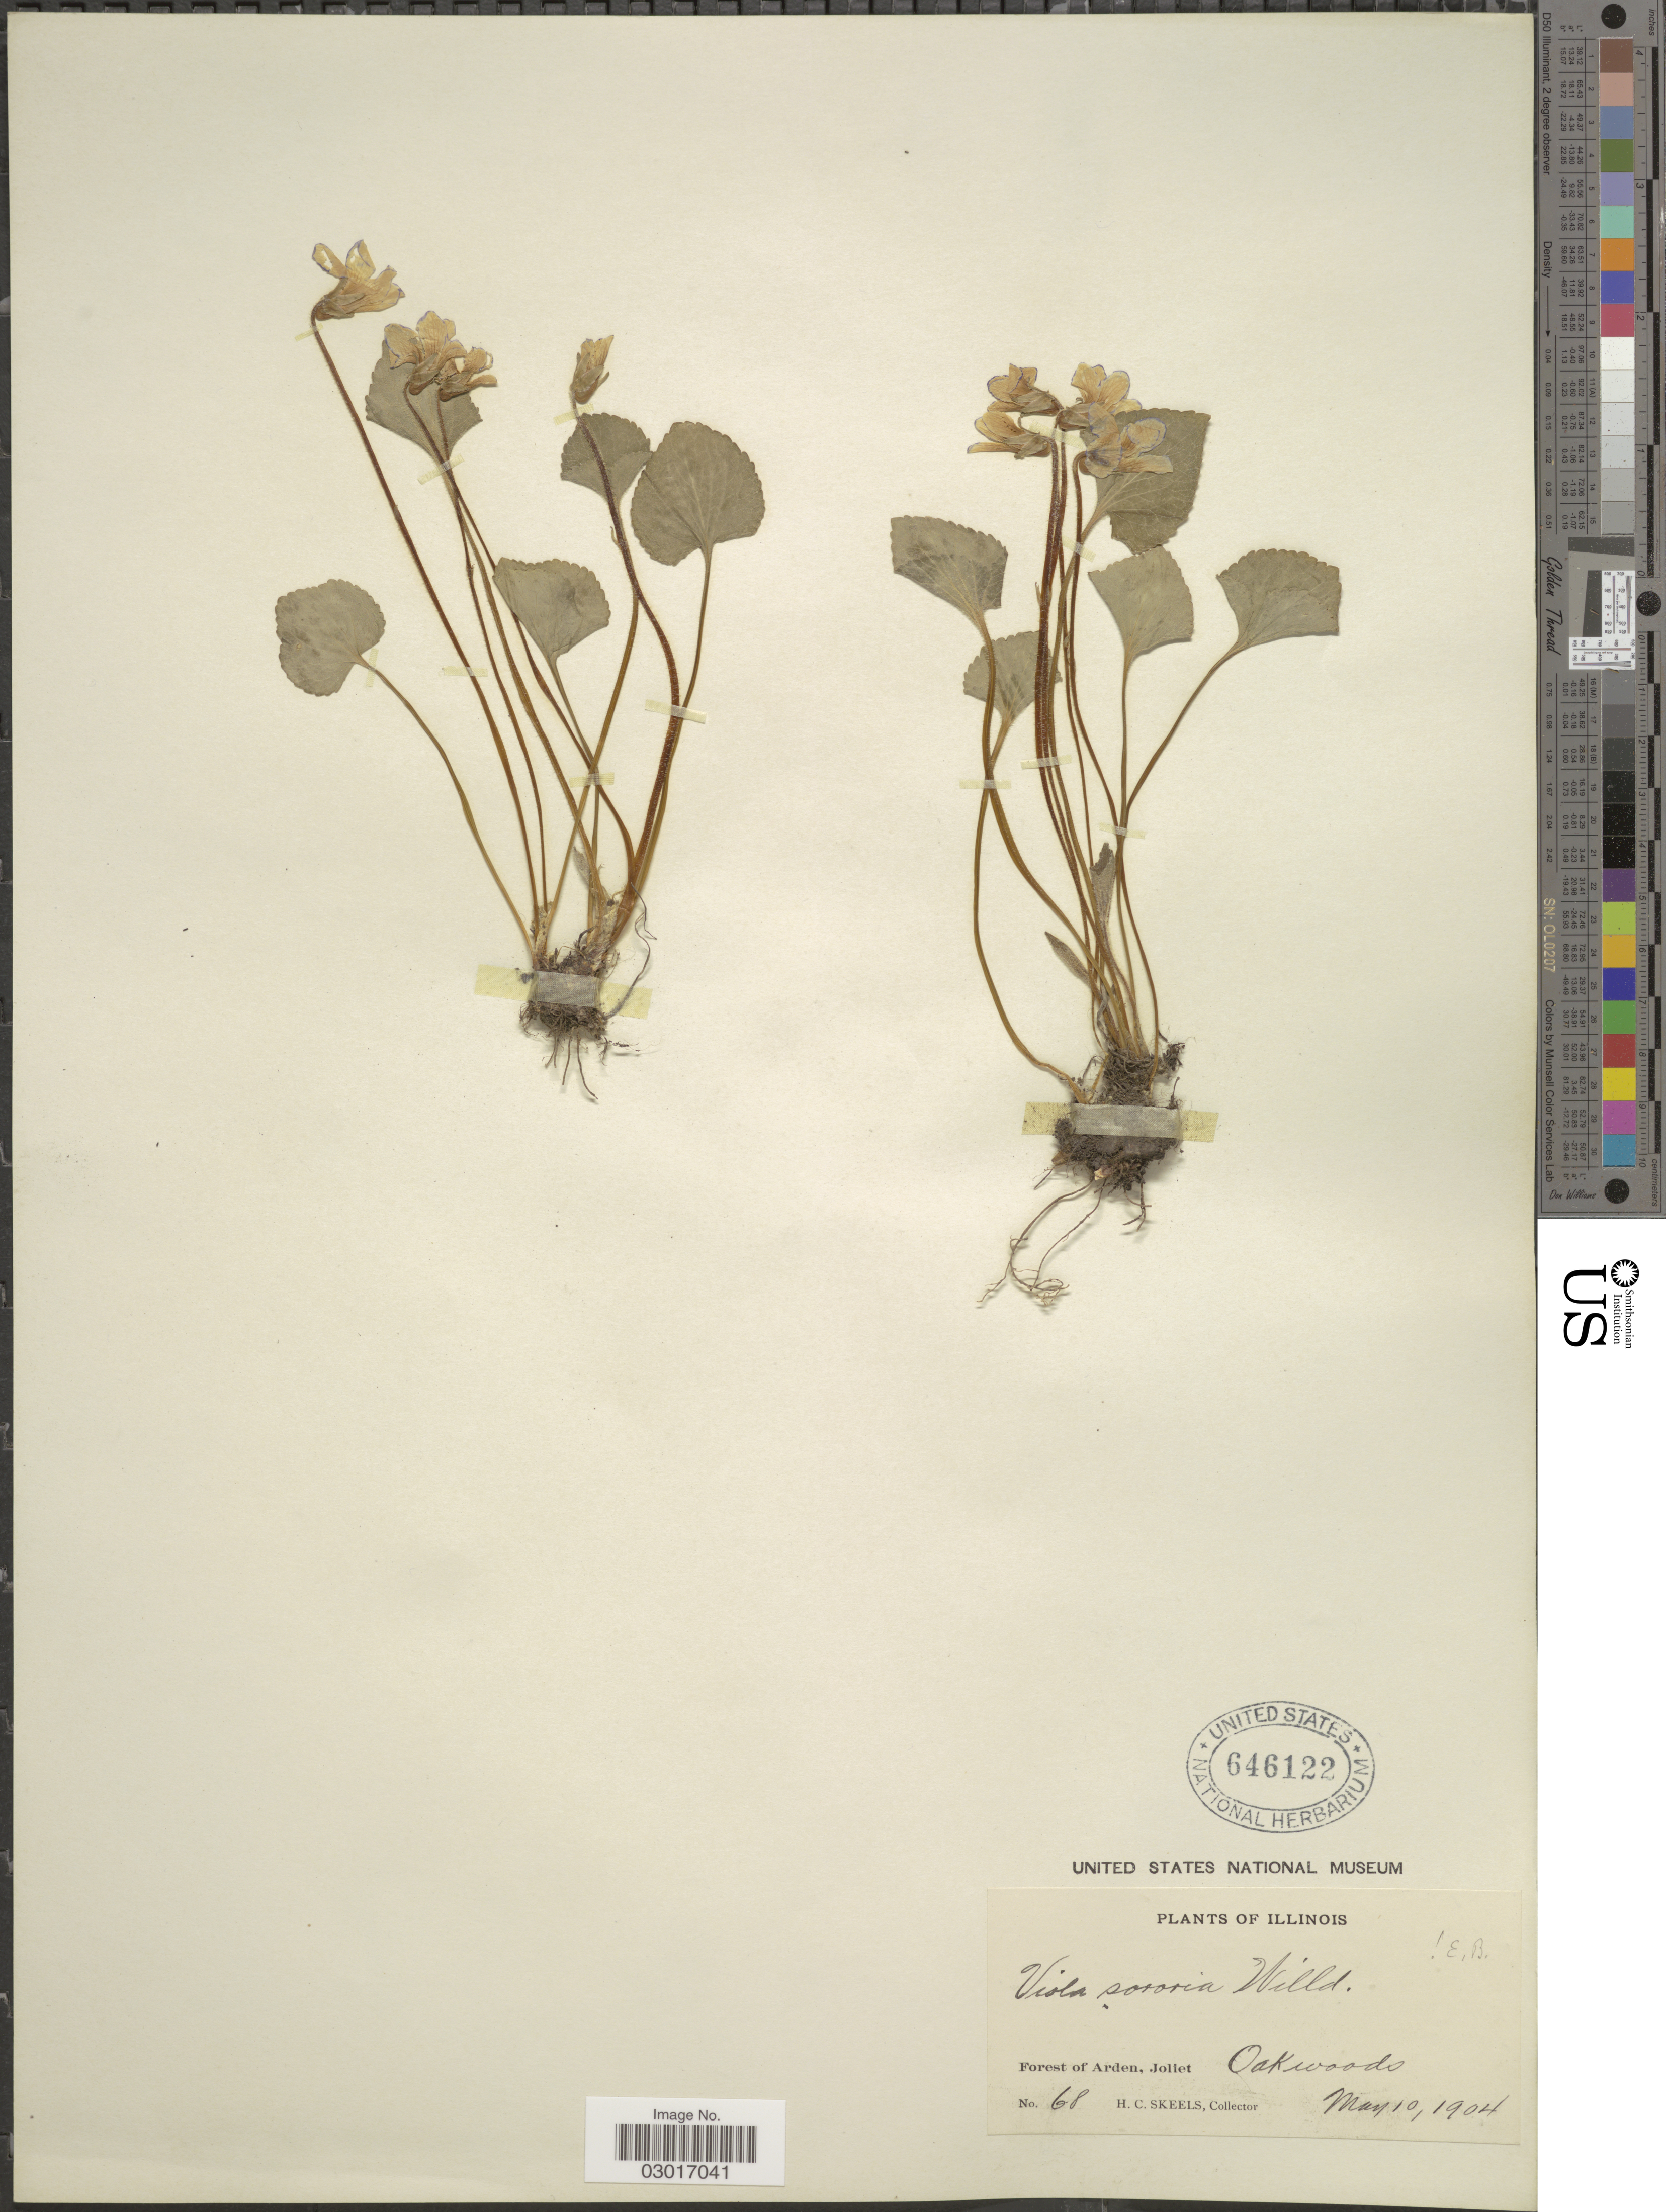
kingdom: Plantae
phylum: Tracheophyta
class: Magnoliopsida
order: Malpighiales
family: Violaceae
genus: Viola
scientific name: Viola sororia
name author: Willd.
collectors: H. Skeels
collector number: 68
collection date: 1904-05-10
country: United States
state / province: Illinois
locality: Forest of Arden, Joliet.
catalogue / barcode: US 646122